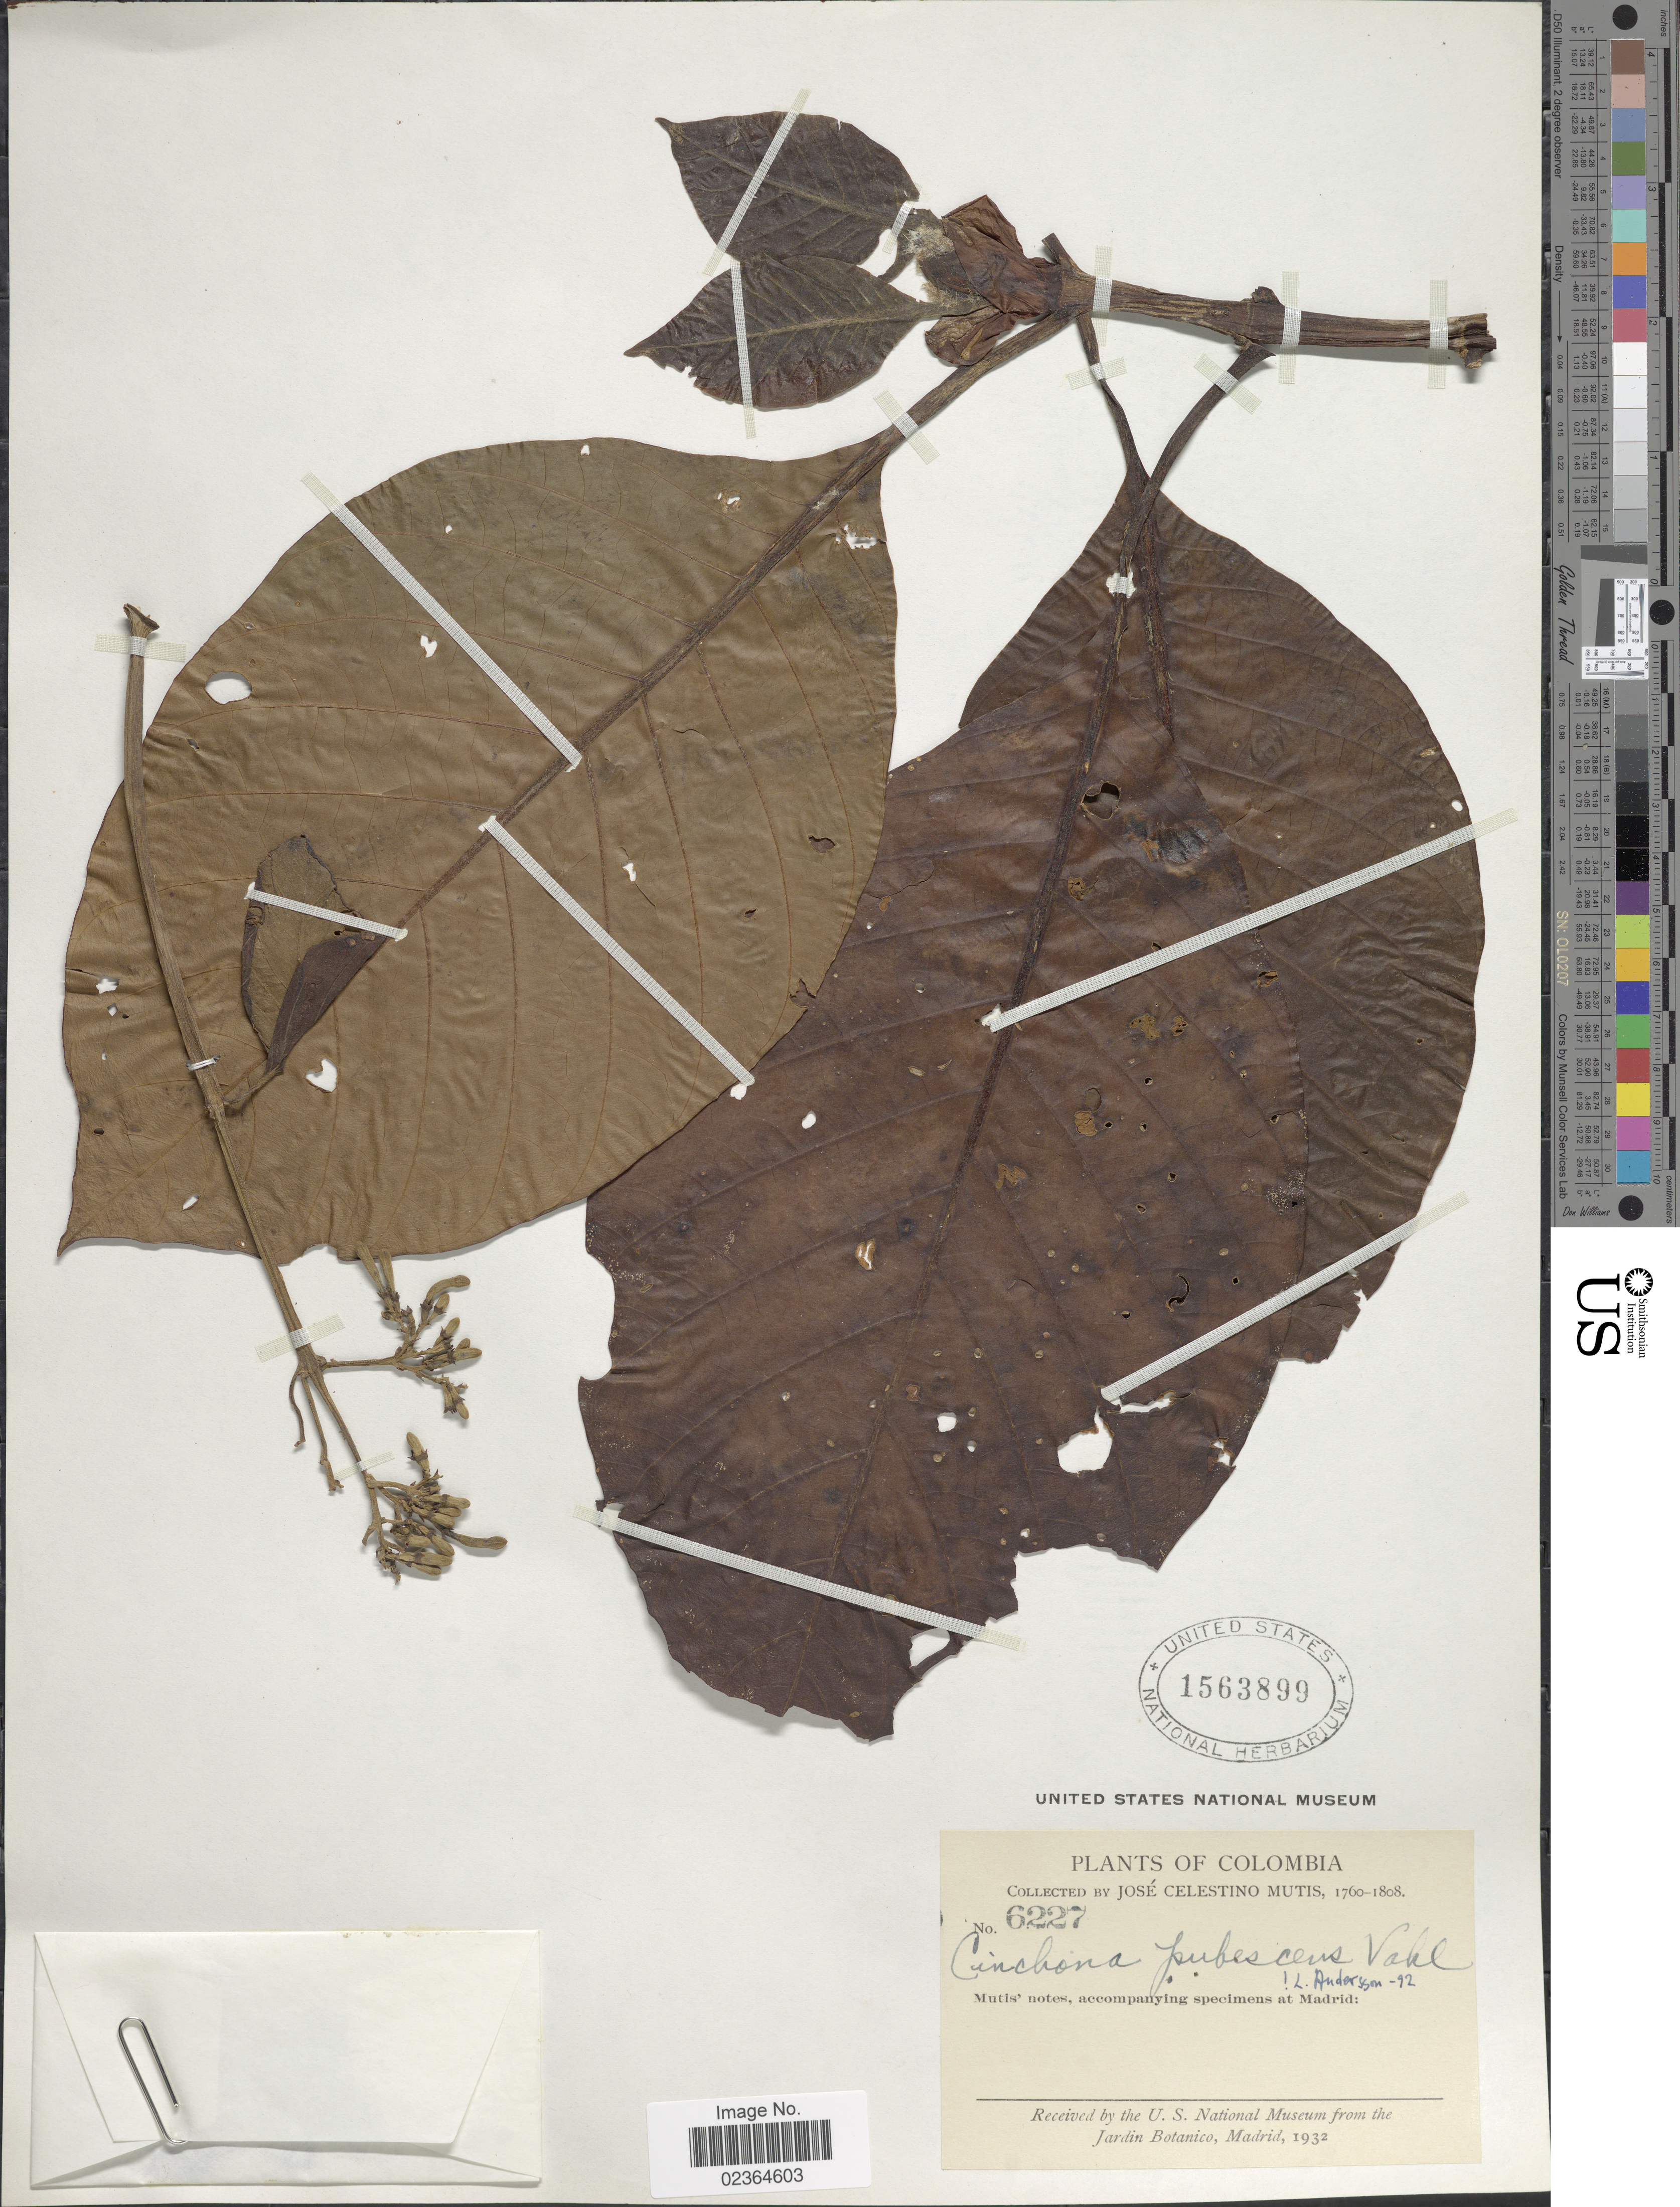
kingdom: Plantae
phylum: Tracheophyta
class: Magnoliopsida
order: Gentianales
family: Rubiaceae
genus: Cinchona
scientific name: Cinchona pubescens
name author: Vahl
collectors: J. C. B. Mutis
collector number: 6227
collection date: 1760/1808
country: Colombia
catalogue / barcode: US 1563899